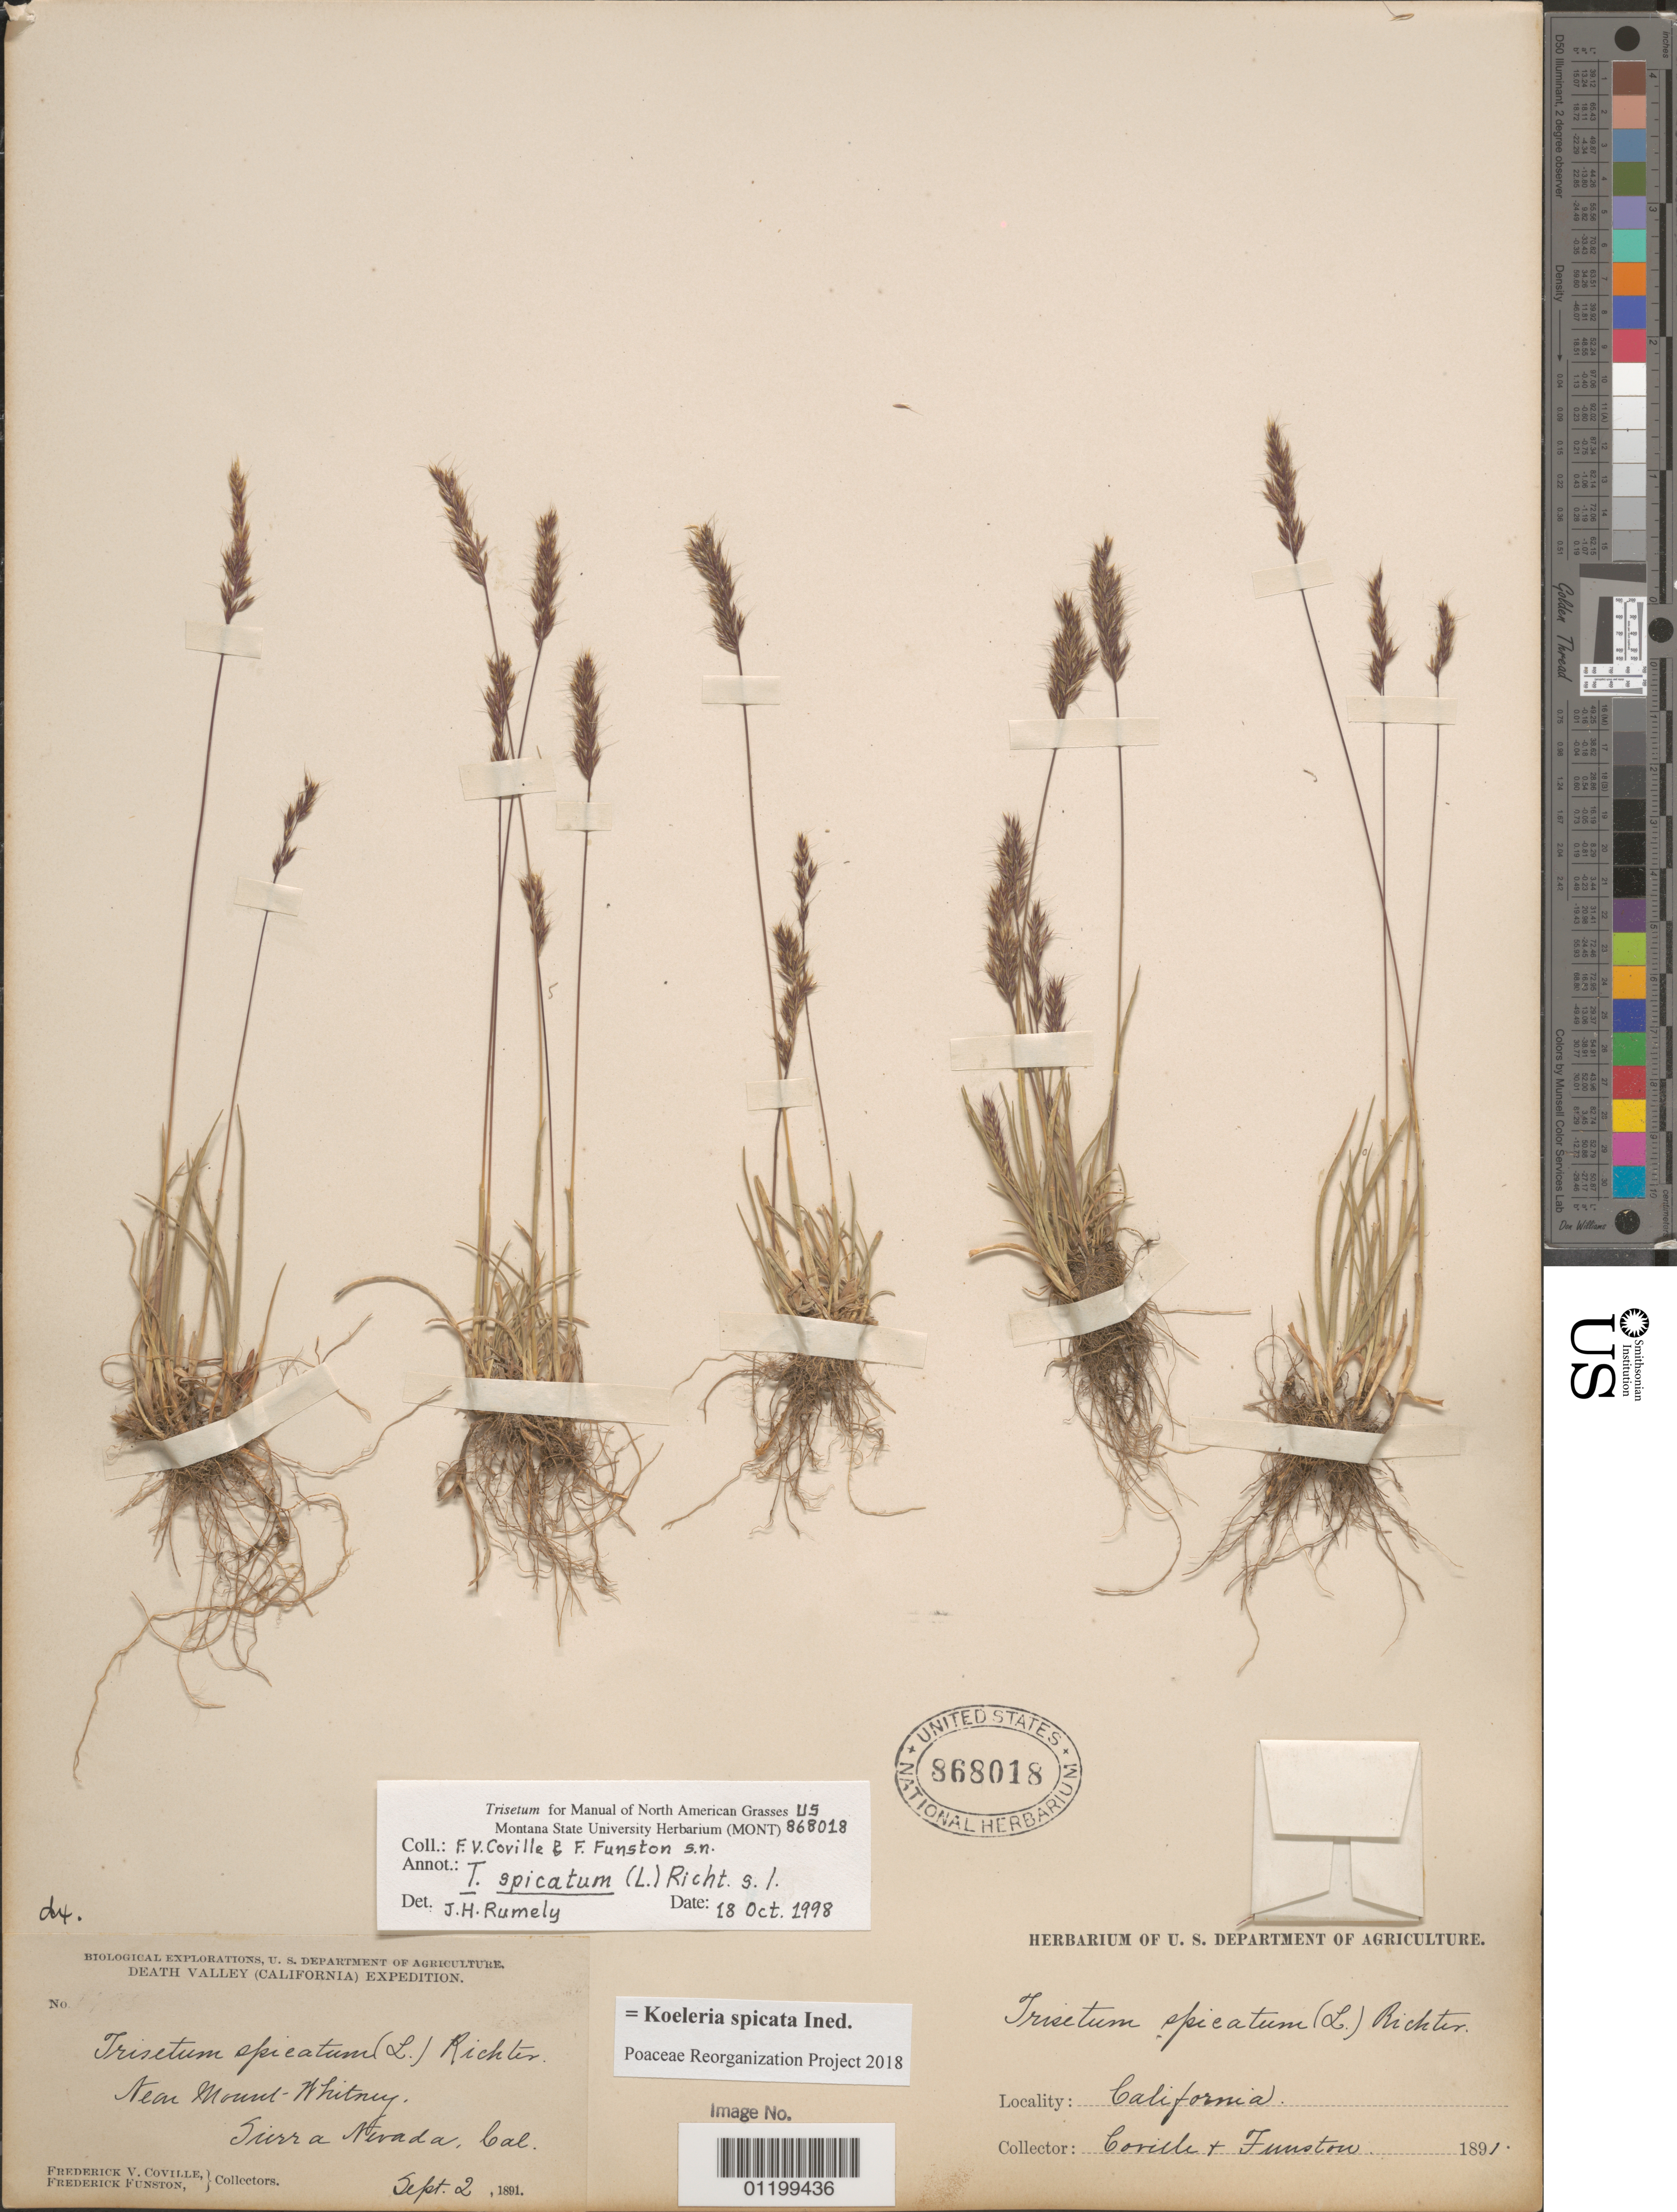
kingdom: Plantae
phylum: Tracheophyta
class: Liliopsida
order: Poales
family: Poaceae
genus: Koeleria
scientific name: Koeleria spicata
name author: (L.) Barberá et al.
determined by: Poaceae Reorganization Project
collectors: F. V. Coville, F. Funston & V. O. Bailey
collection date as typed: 2 Sep 1891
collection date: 1891-09-02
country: United States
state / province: California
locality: Near Mount Whitney, Sierra Nevada.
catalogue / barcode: US 868018